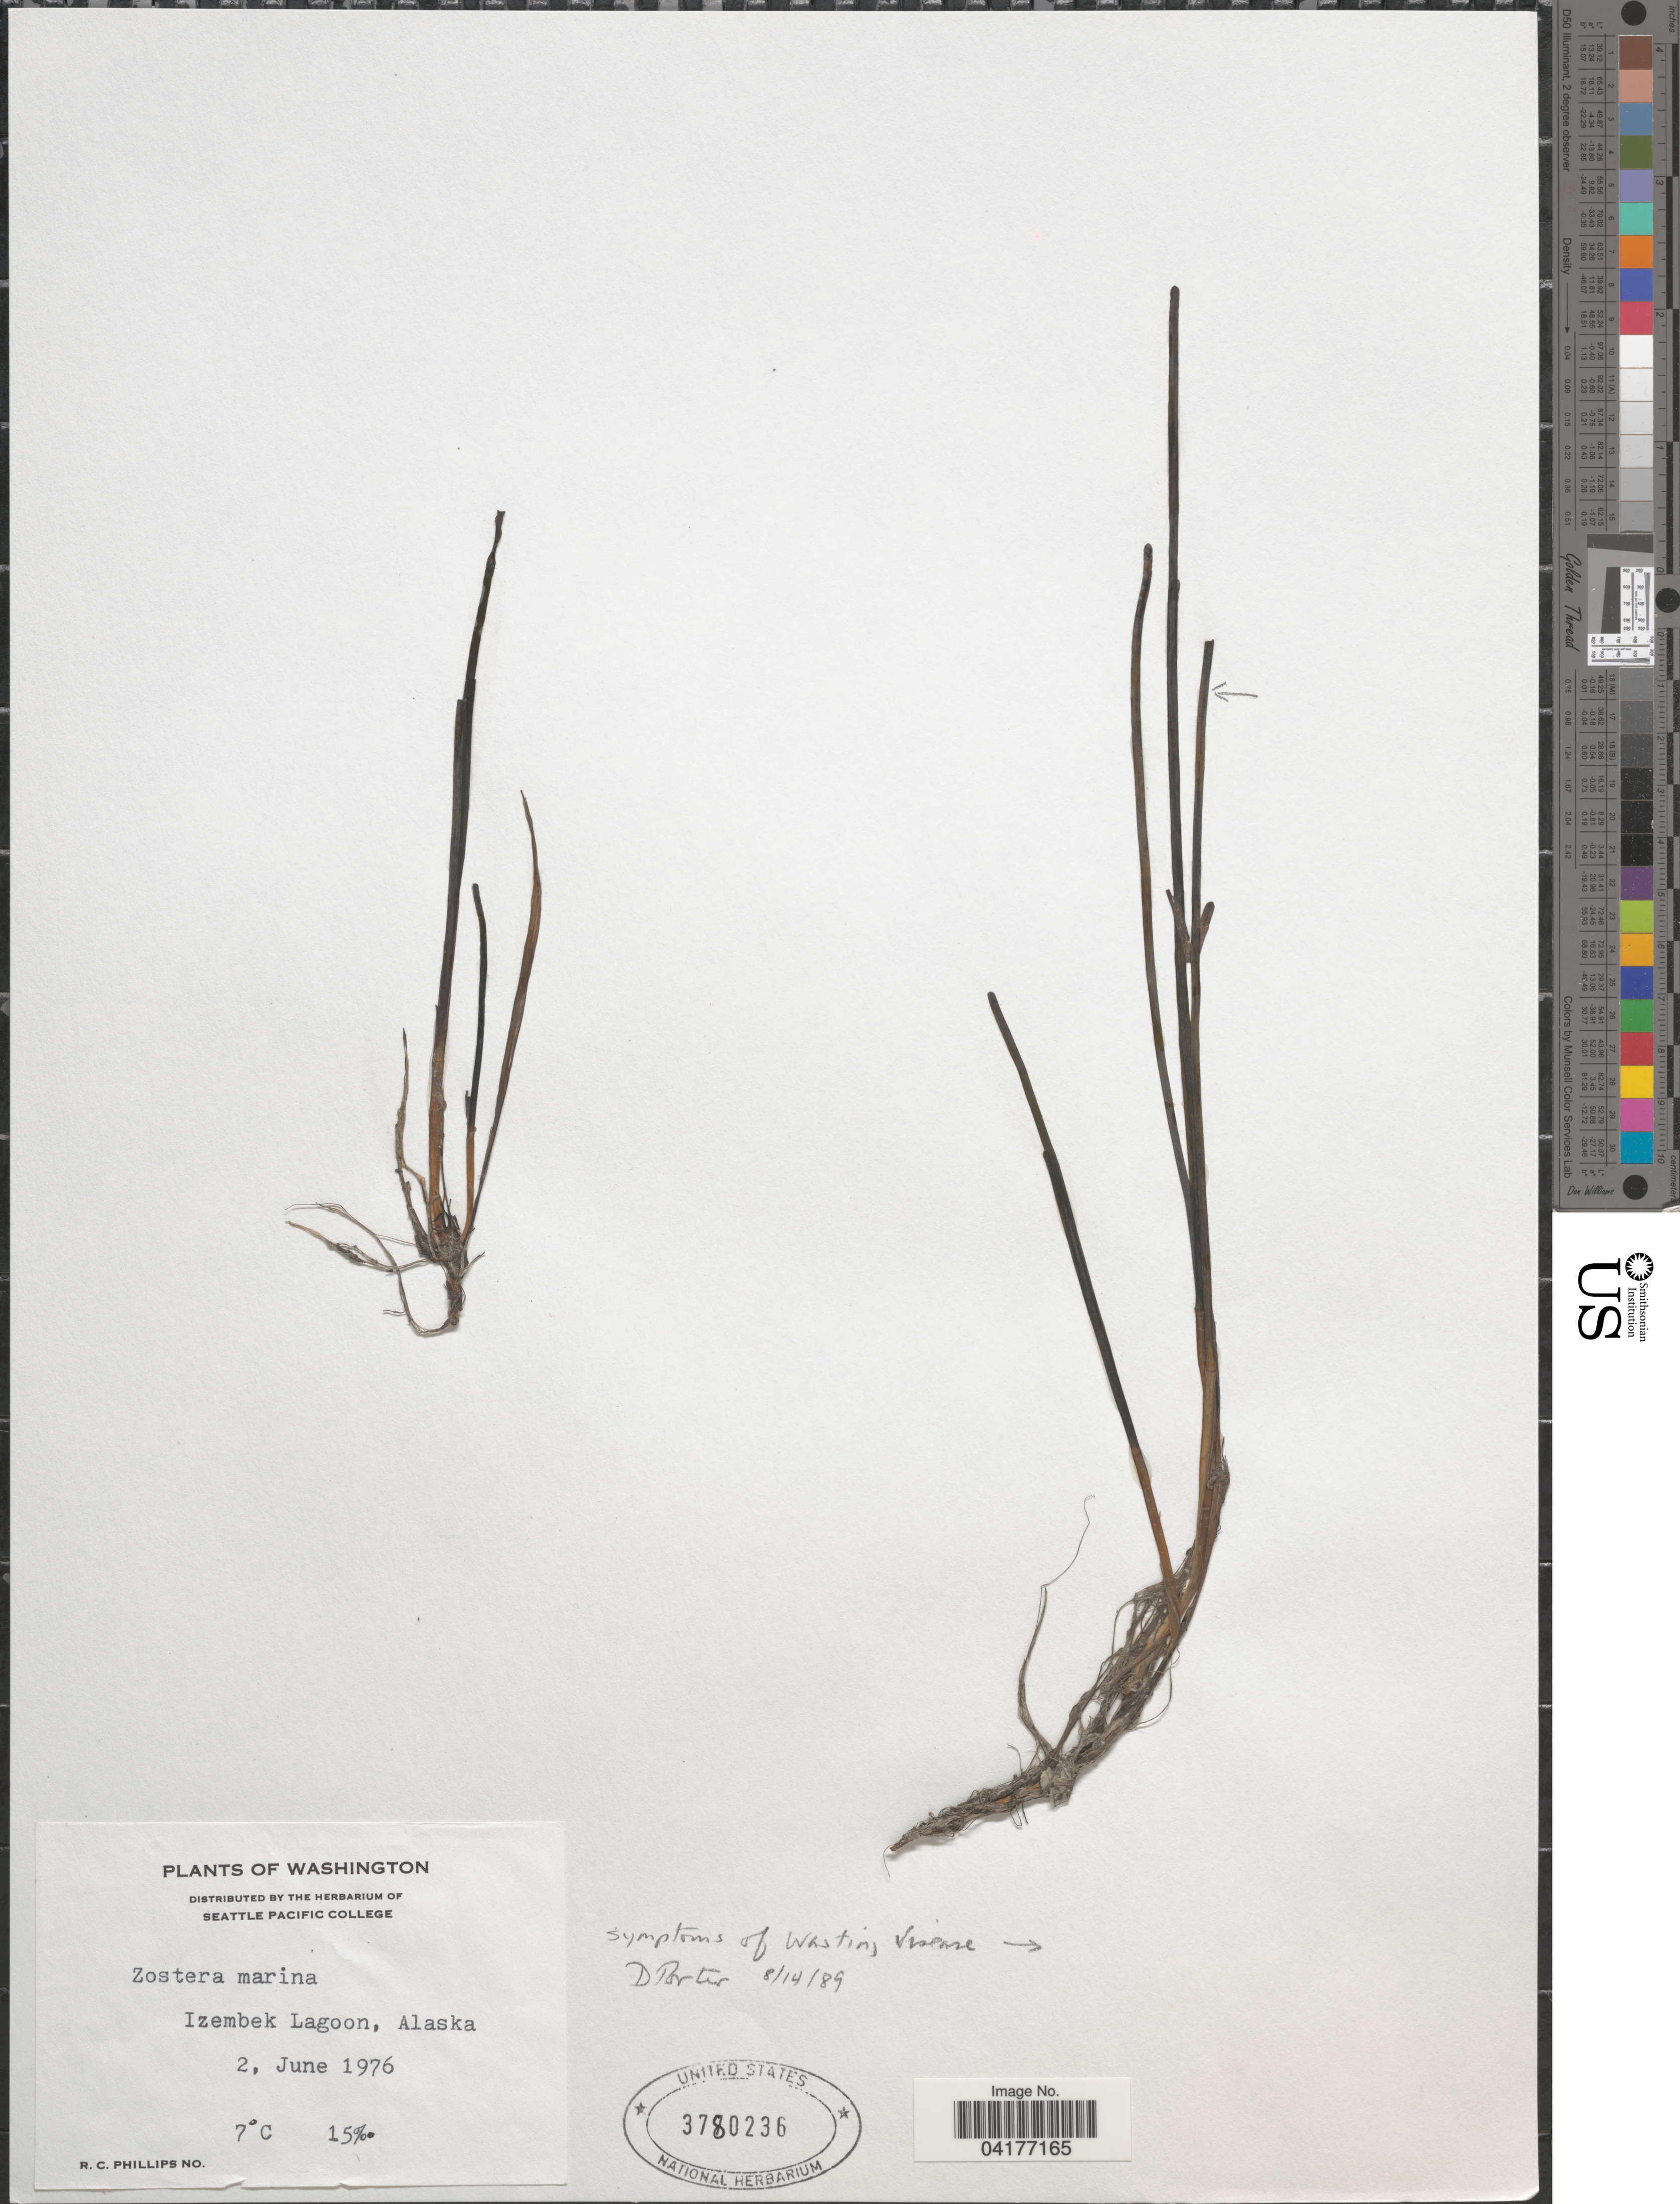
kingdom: Plantae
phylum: Tracheophyta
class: Liliopsida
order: Alismatales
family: Zosteraceae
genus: Zostera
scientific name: Zostera marina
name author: L.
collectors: R. C. Phillips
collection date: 1976-06-02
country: United States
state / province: Alaska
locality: Izembek Lagoon.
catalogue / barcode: US 3780236